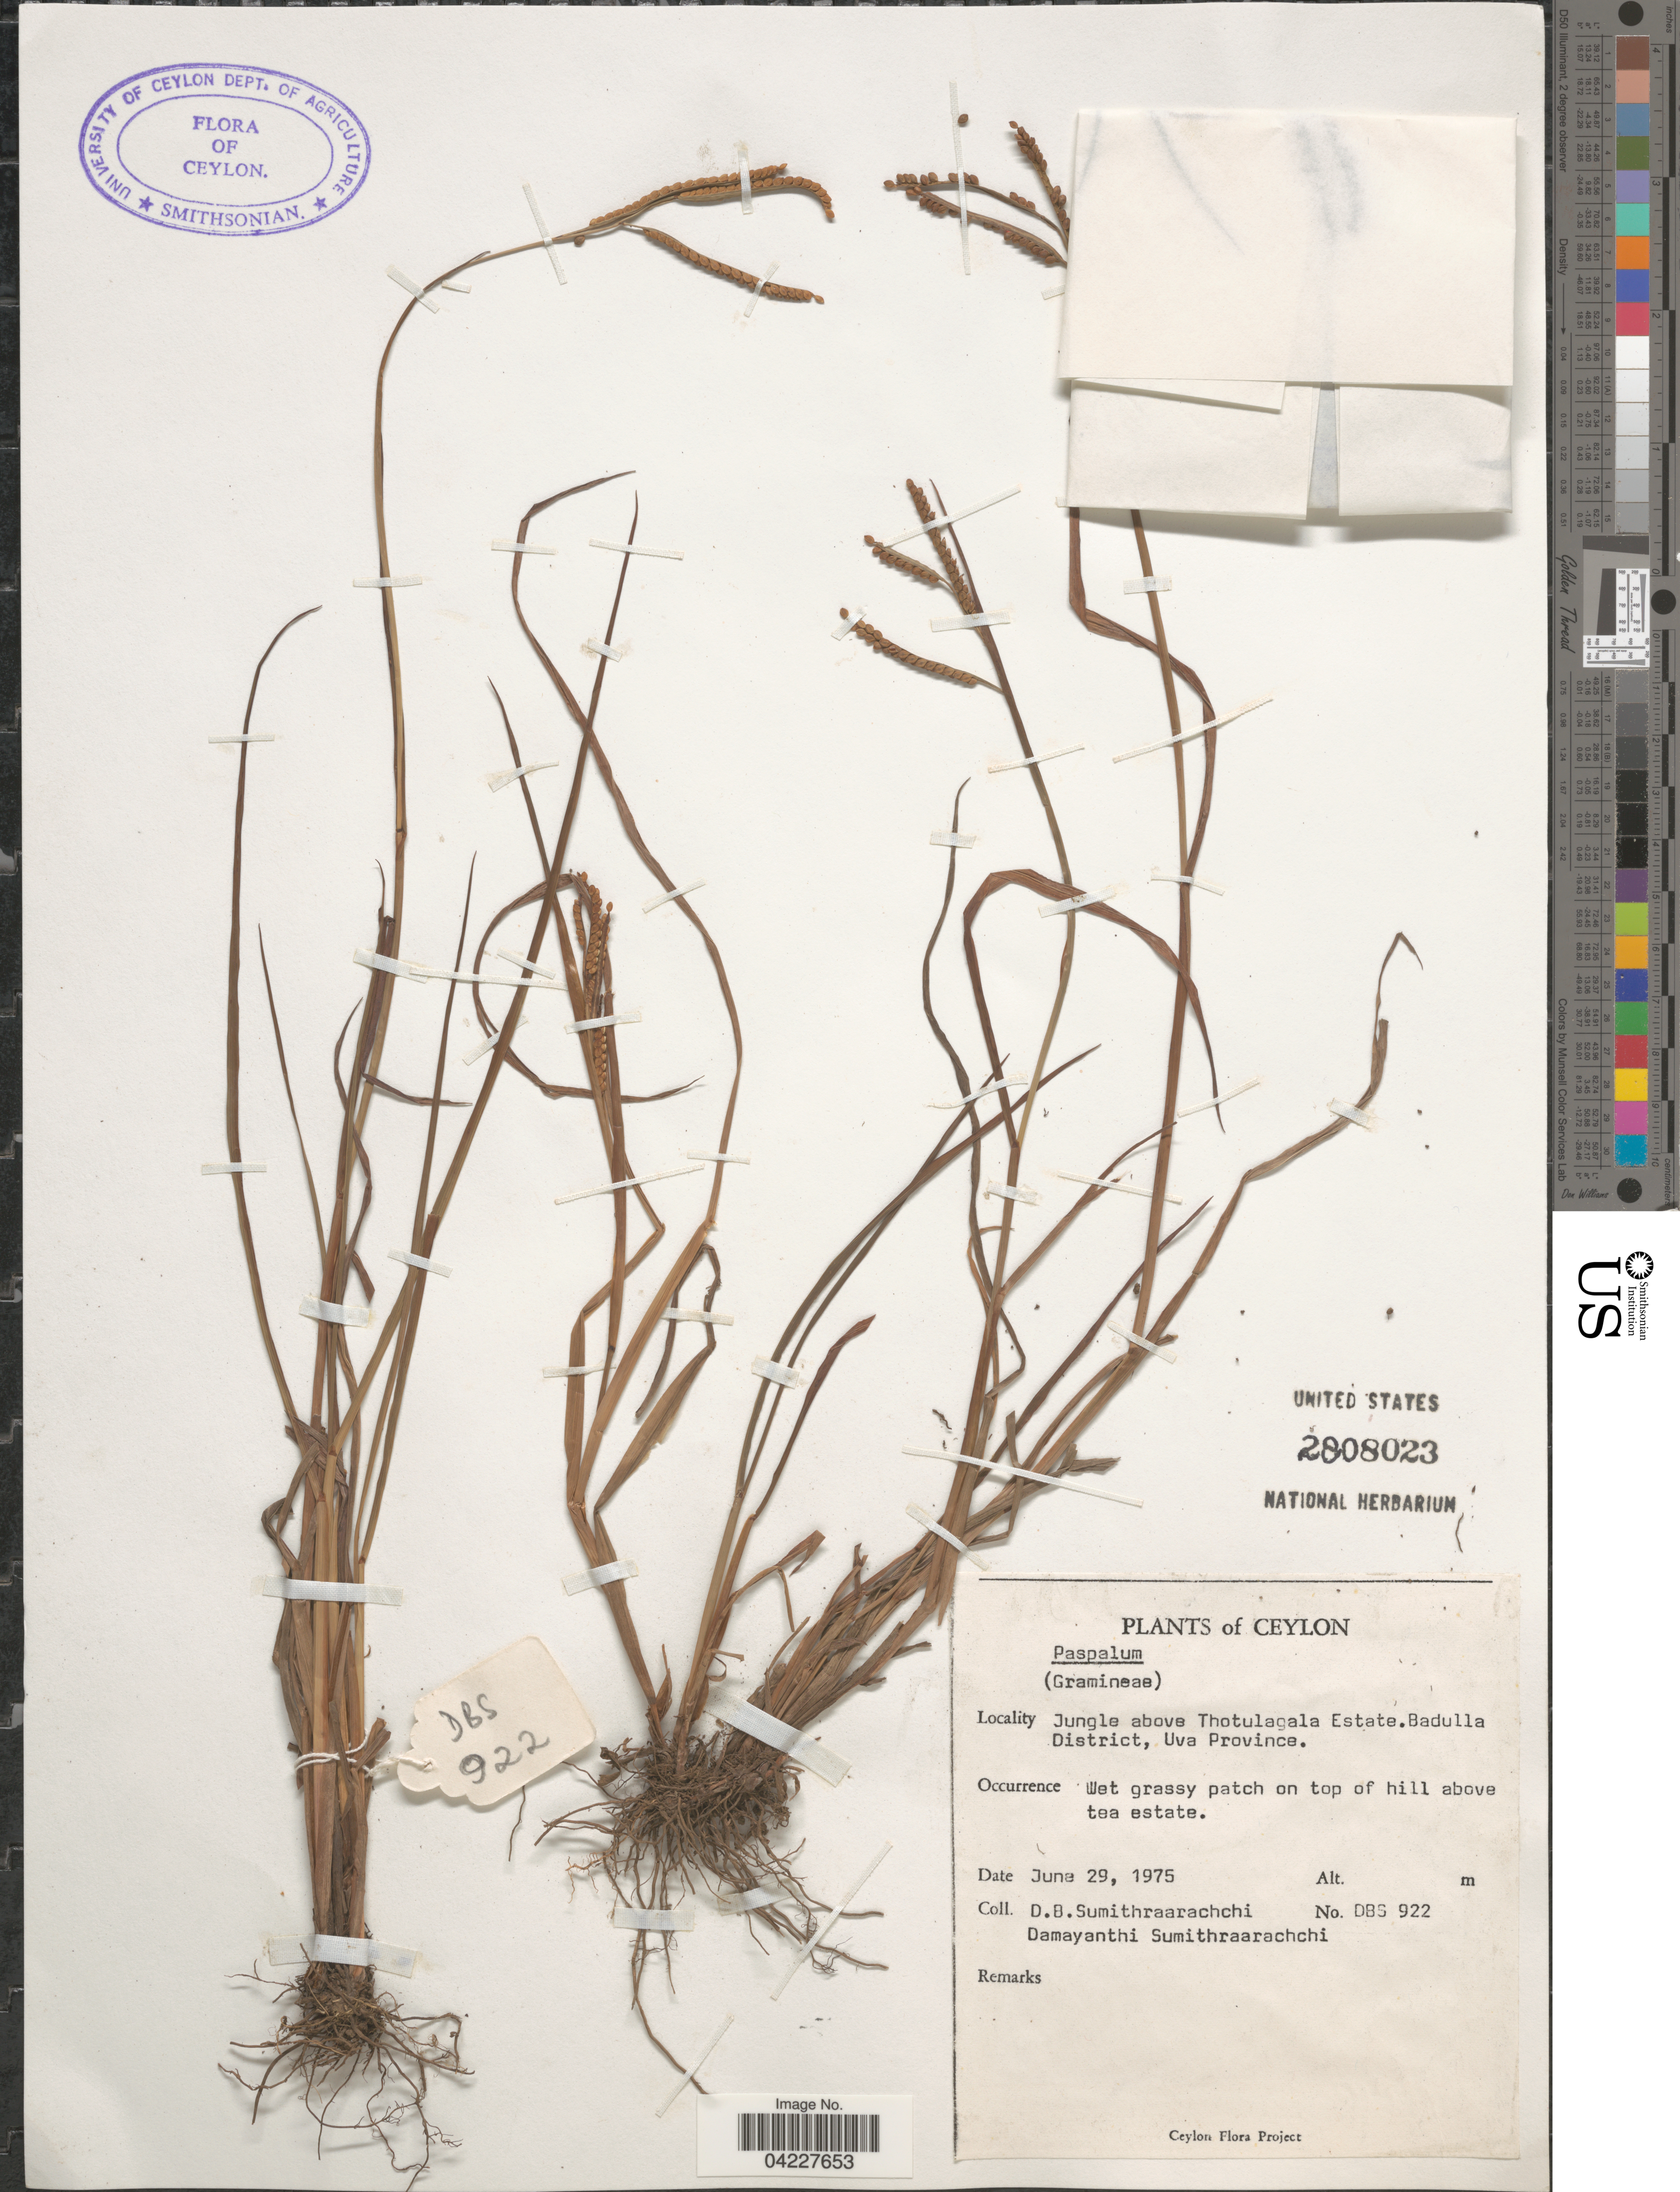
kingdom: Plantae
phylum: Tracheophyta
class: Liliopsida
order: Poales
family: Poaceae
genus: Paspalum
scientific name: Paspalum sp.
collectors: D. B. Sumithraarachchi & D. Sumithraarachchi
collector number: DBS 922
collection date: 1975-06-29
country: Sri Lanka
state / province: Uva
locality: Ceylon. Jungle above Thotulagala Estate. Badulla District.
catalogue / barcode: US 2808023